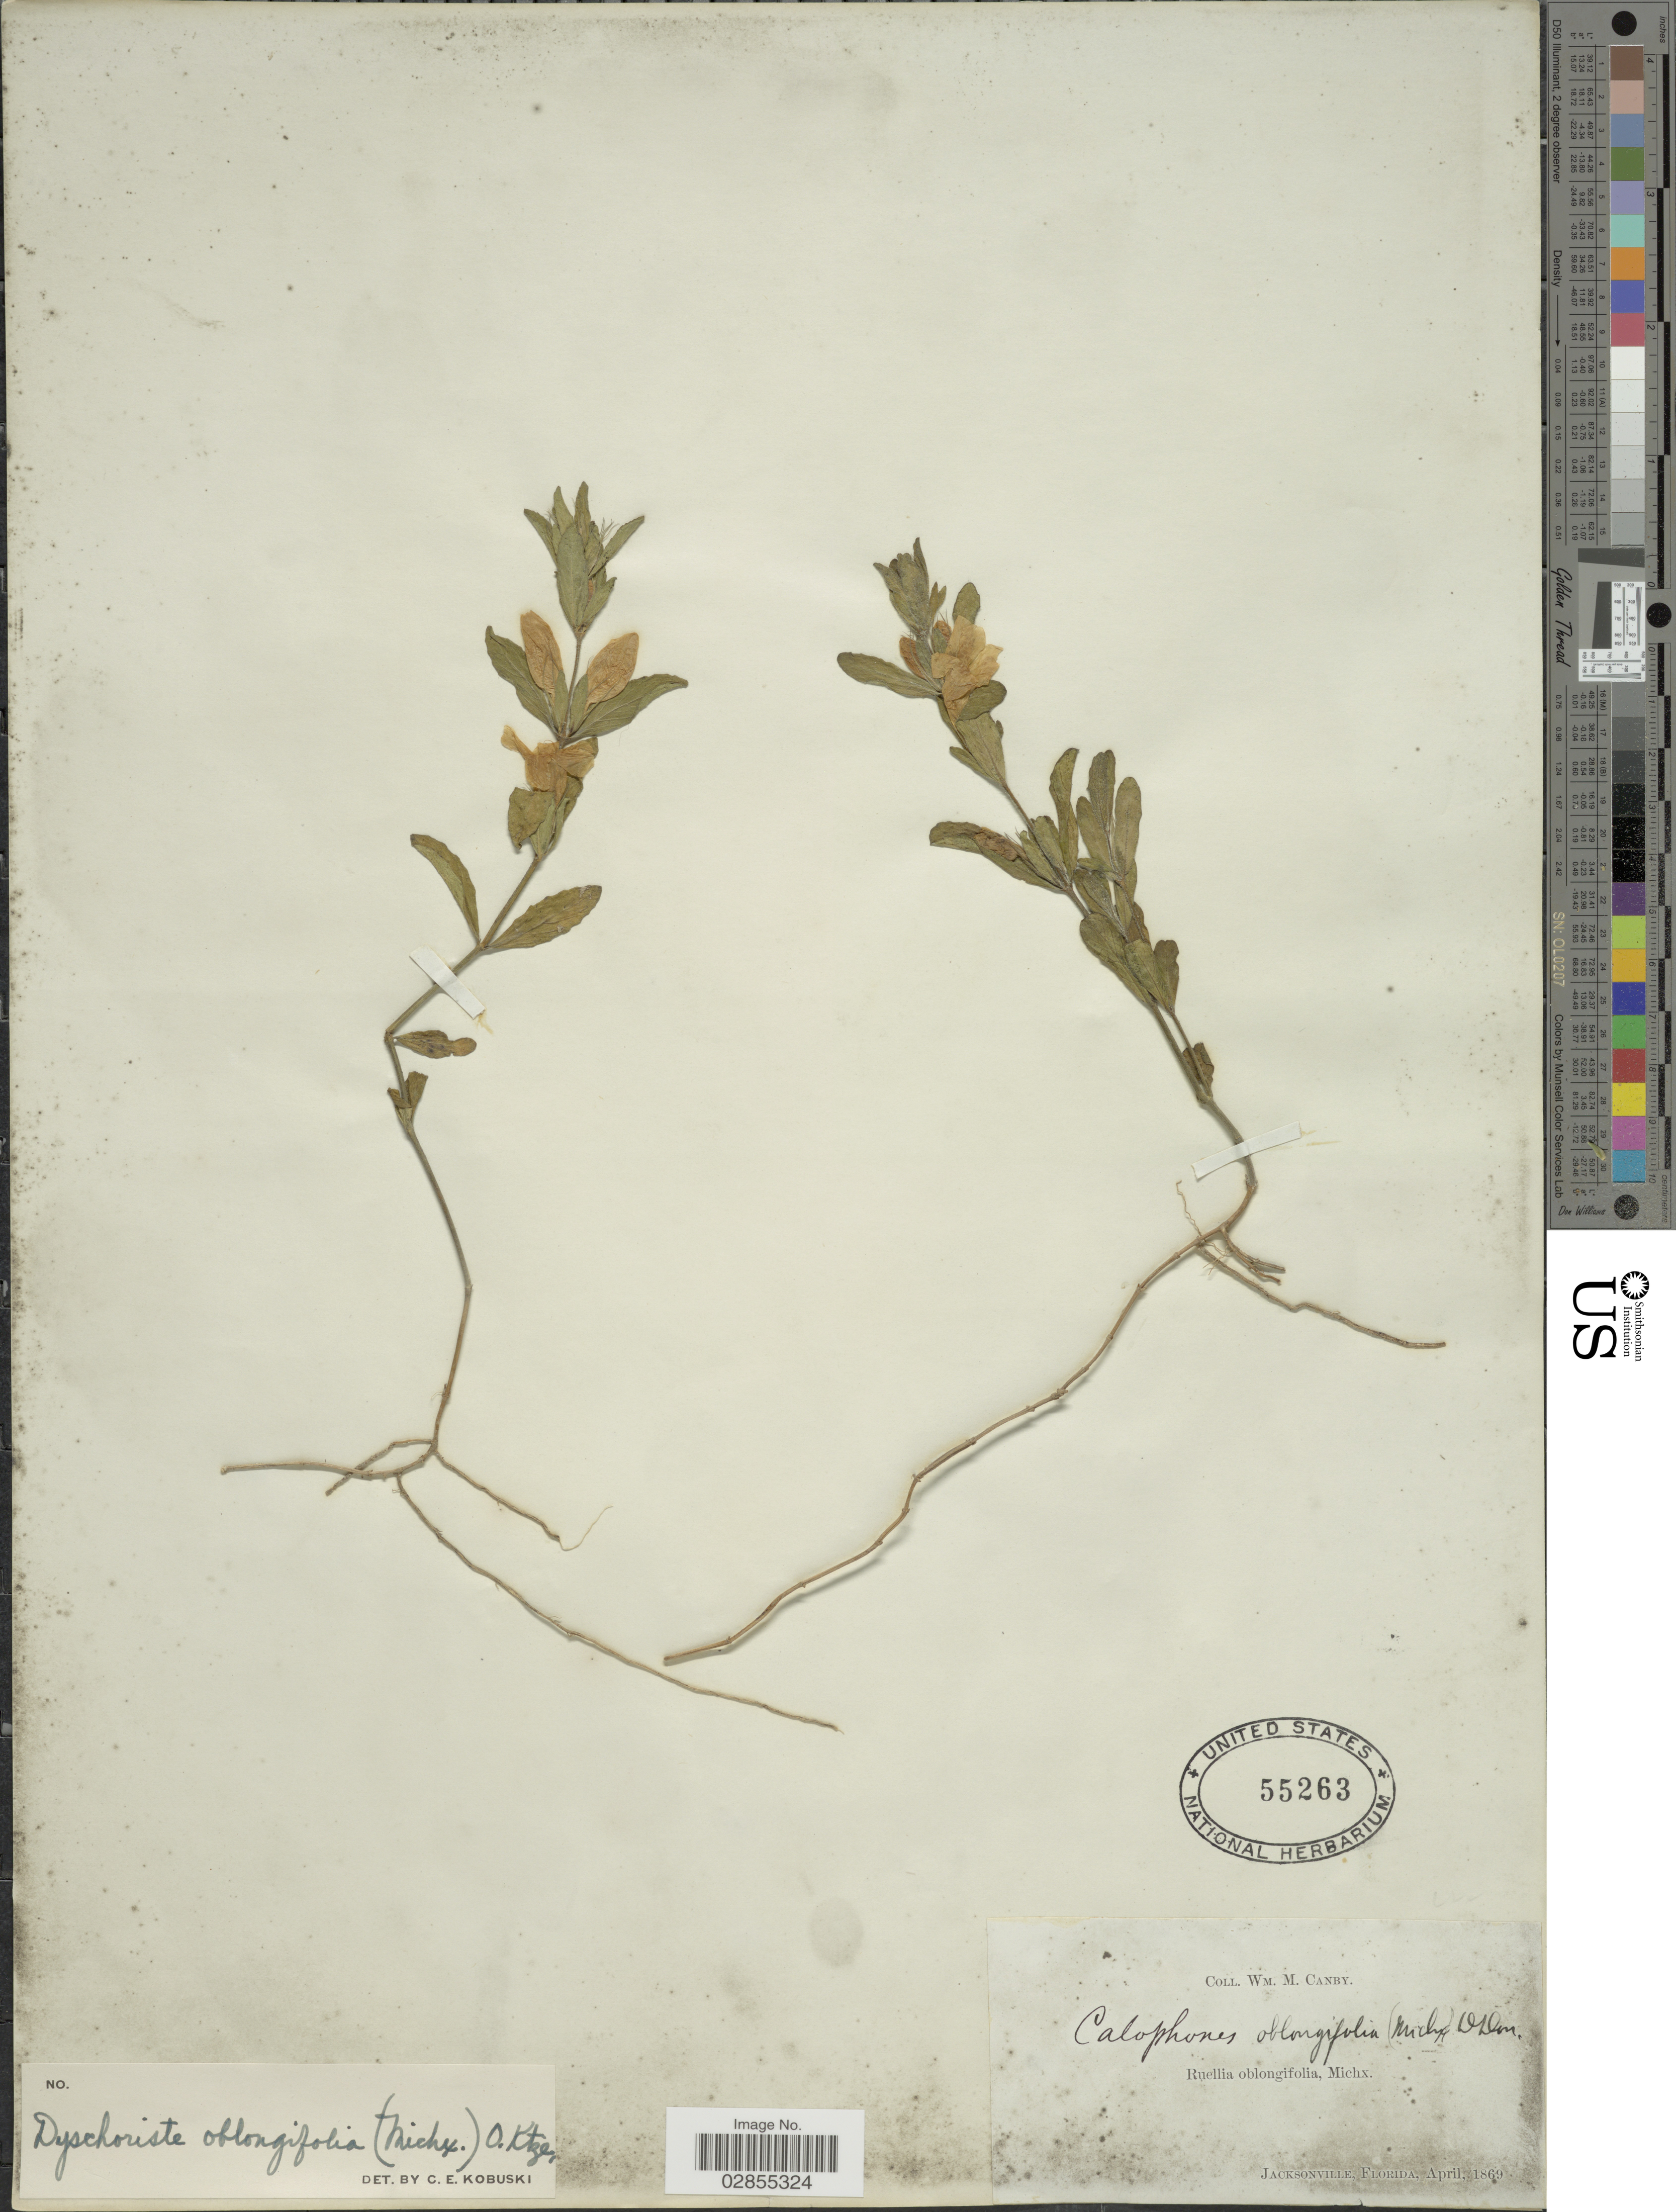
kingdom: Plantae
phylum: Tracheophyta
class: Magnoliopsida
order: Lamiales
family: Acanthaceae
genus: Dyschoriste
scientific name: Dyschoriste oblongifolia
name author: (Michx.) Kuntze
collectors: W. M. Canby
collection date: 1869-04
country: United States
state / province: Florida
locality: Jacksonville.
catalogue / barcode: US 55263